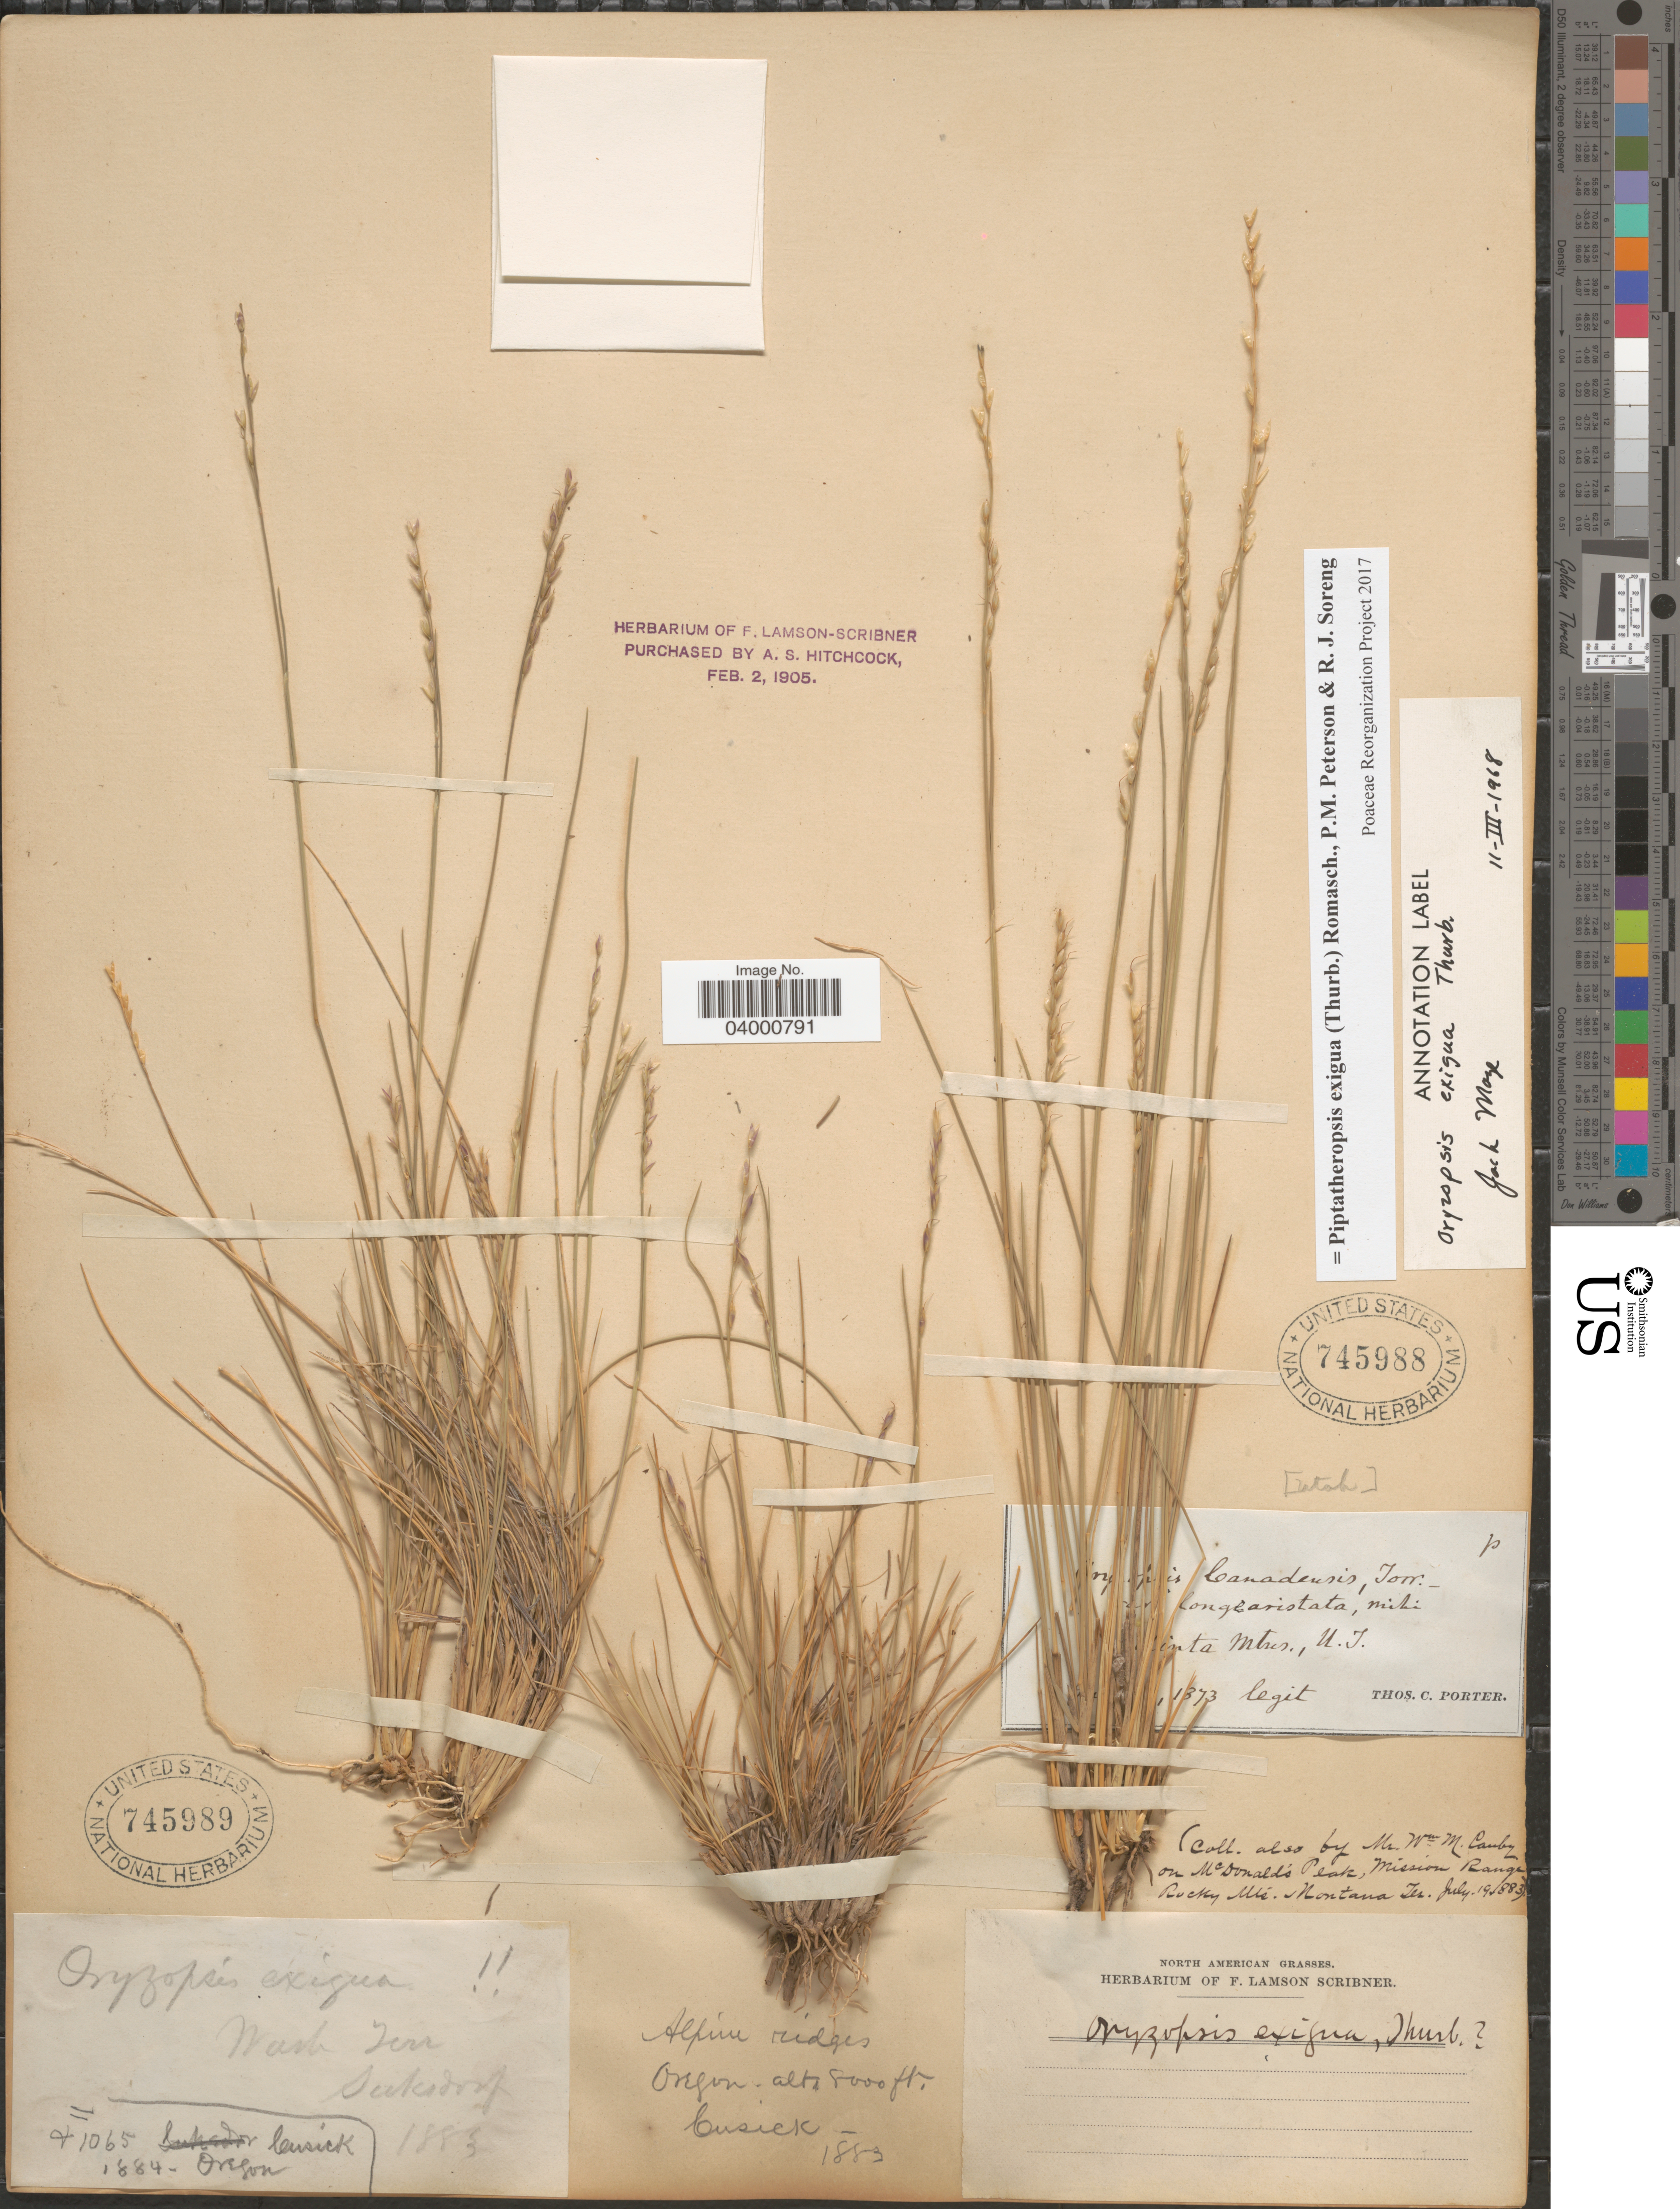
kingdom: Plantae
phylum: Tracheophyta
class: Liliopsida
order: Poales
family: Poaceae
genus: Piptatheropsis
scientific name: Piptatheropsis exigua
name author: (Thurb.) Romasch. et al.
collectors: W. M. Canby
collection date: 1883-07-19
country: United States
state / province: Montana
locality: On McDonald's Peak, Mission Range, Rocky Mts. Montana Ter.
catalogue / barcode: US 745988-3